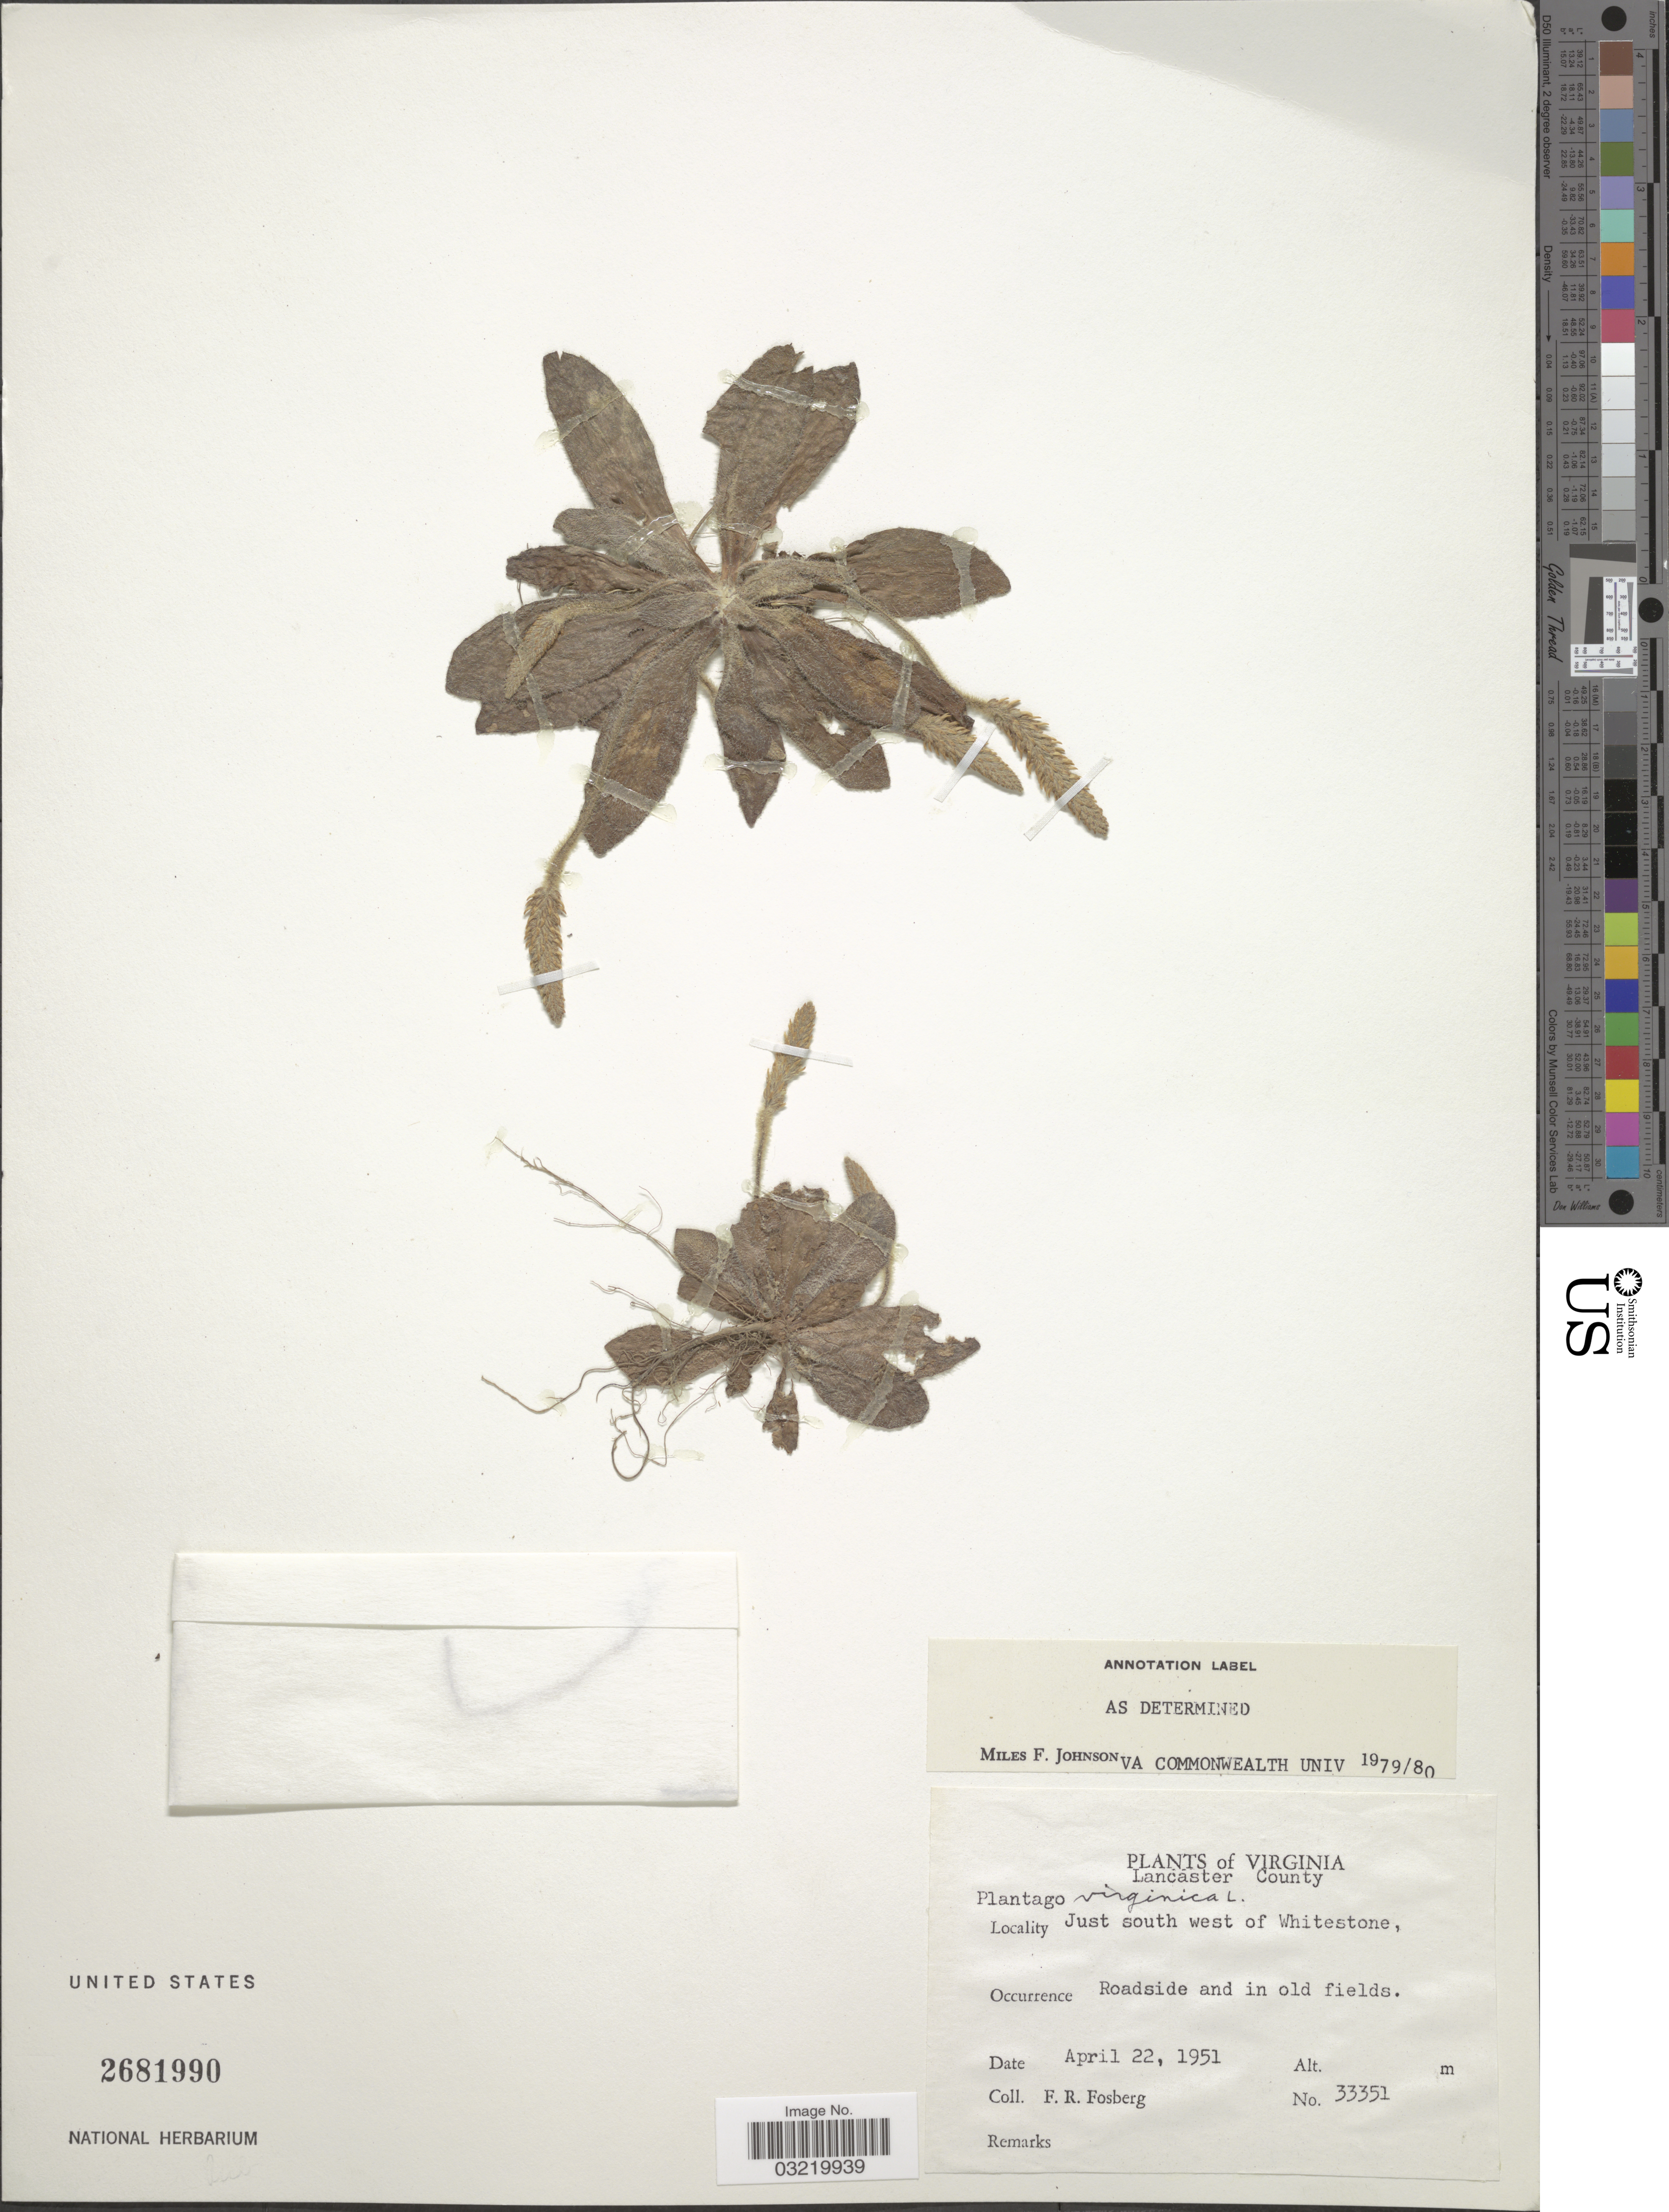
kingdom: Plantae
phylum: Tracheophyta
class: Magnoliopsida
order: Lamiales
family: Plantaginaceae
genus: Plantago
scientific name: Plantago virginica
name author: L.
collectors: F. R. Fosberg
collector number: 33351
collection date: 1951-04-22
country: United States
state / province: Virginia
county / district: Lancaster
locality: Lancaster County. Just south west of Whitestone.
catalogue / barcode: US 2681990